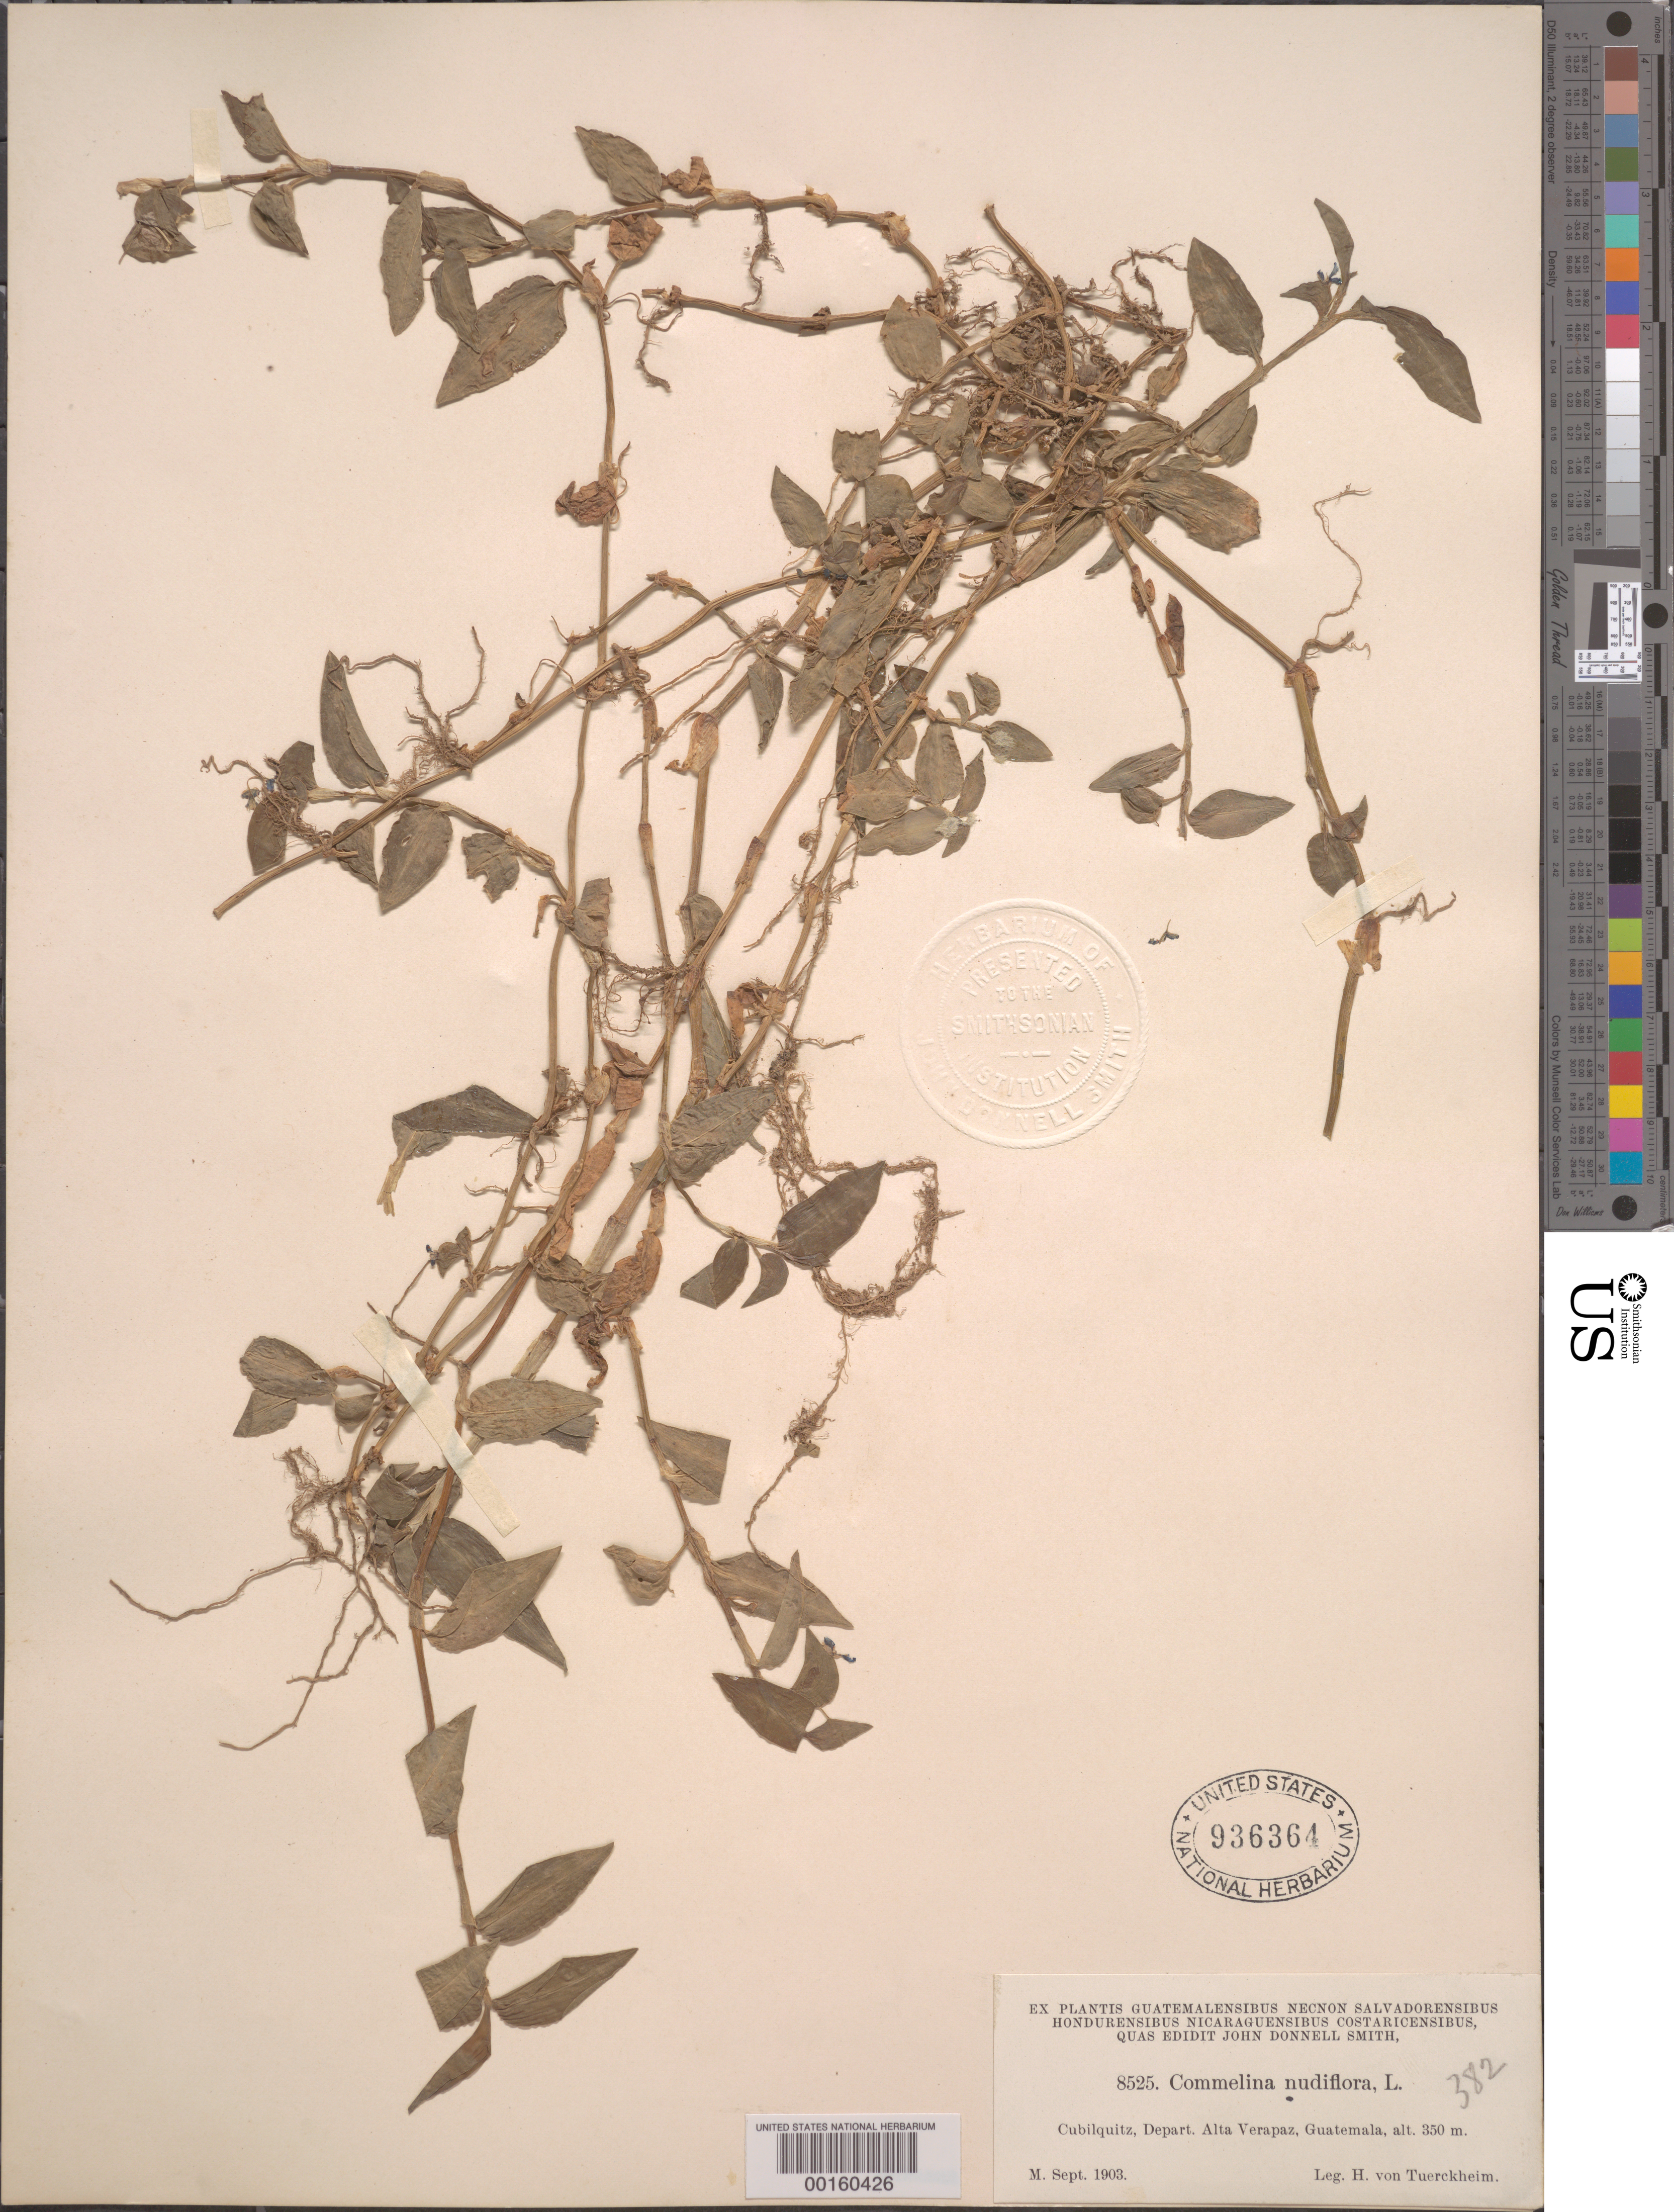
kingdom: Plantae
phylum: Tracheophyta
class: Liliopsida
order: Commelinales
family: Commelinaceae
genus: Commelina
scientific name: Commelina diffusa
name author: Burm. f.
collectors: H. von Türckheim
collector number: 8525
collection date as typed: Sep 1903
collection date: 1903-09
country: Guatemala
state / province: Alta Verapaz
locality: Cubilquitz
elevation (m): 350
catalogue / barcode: US 936364